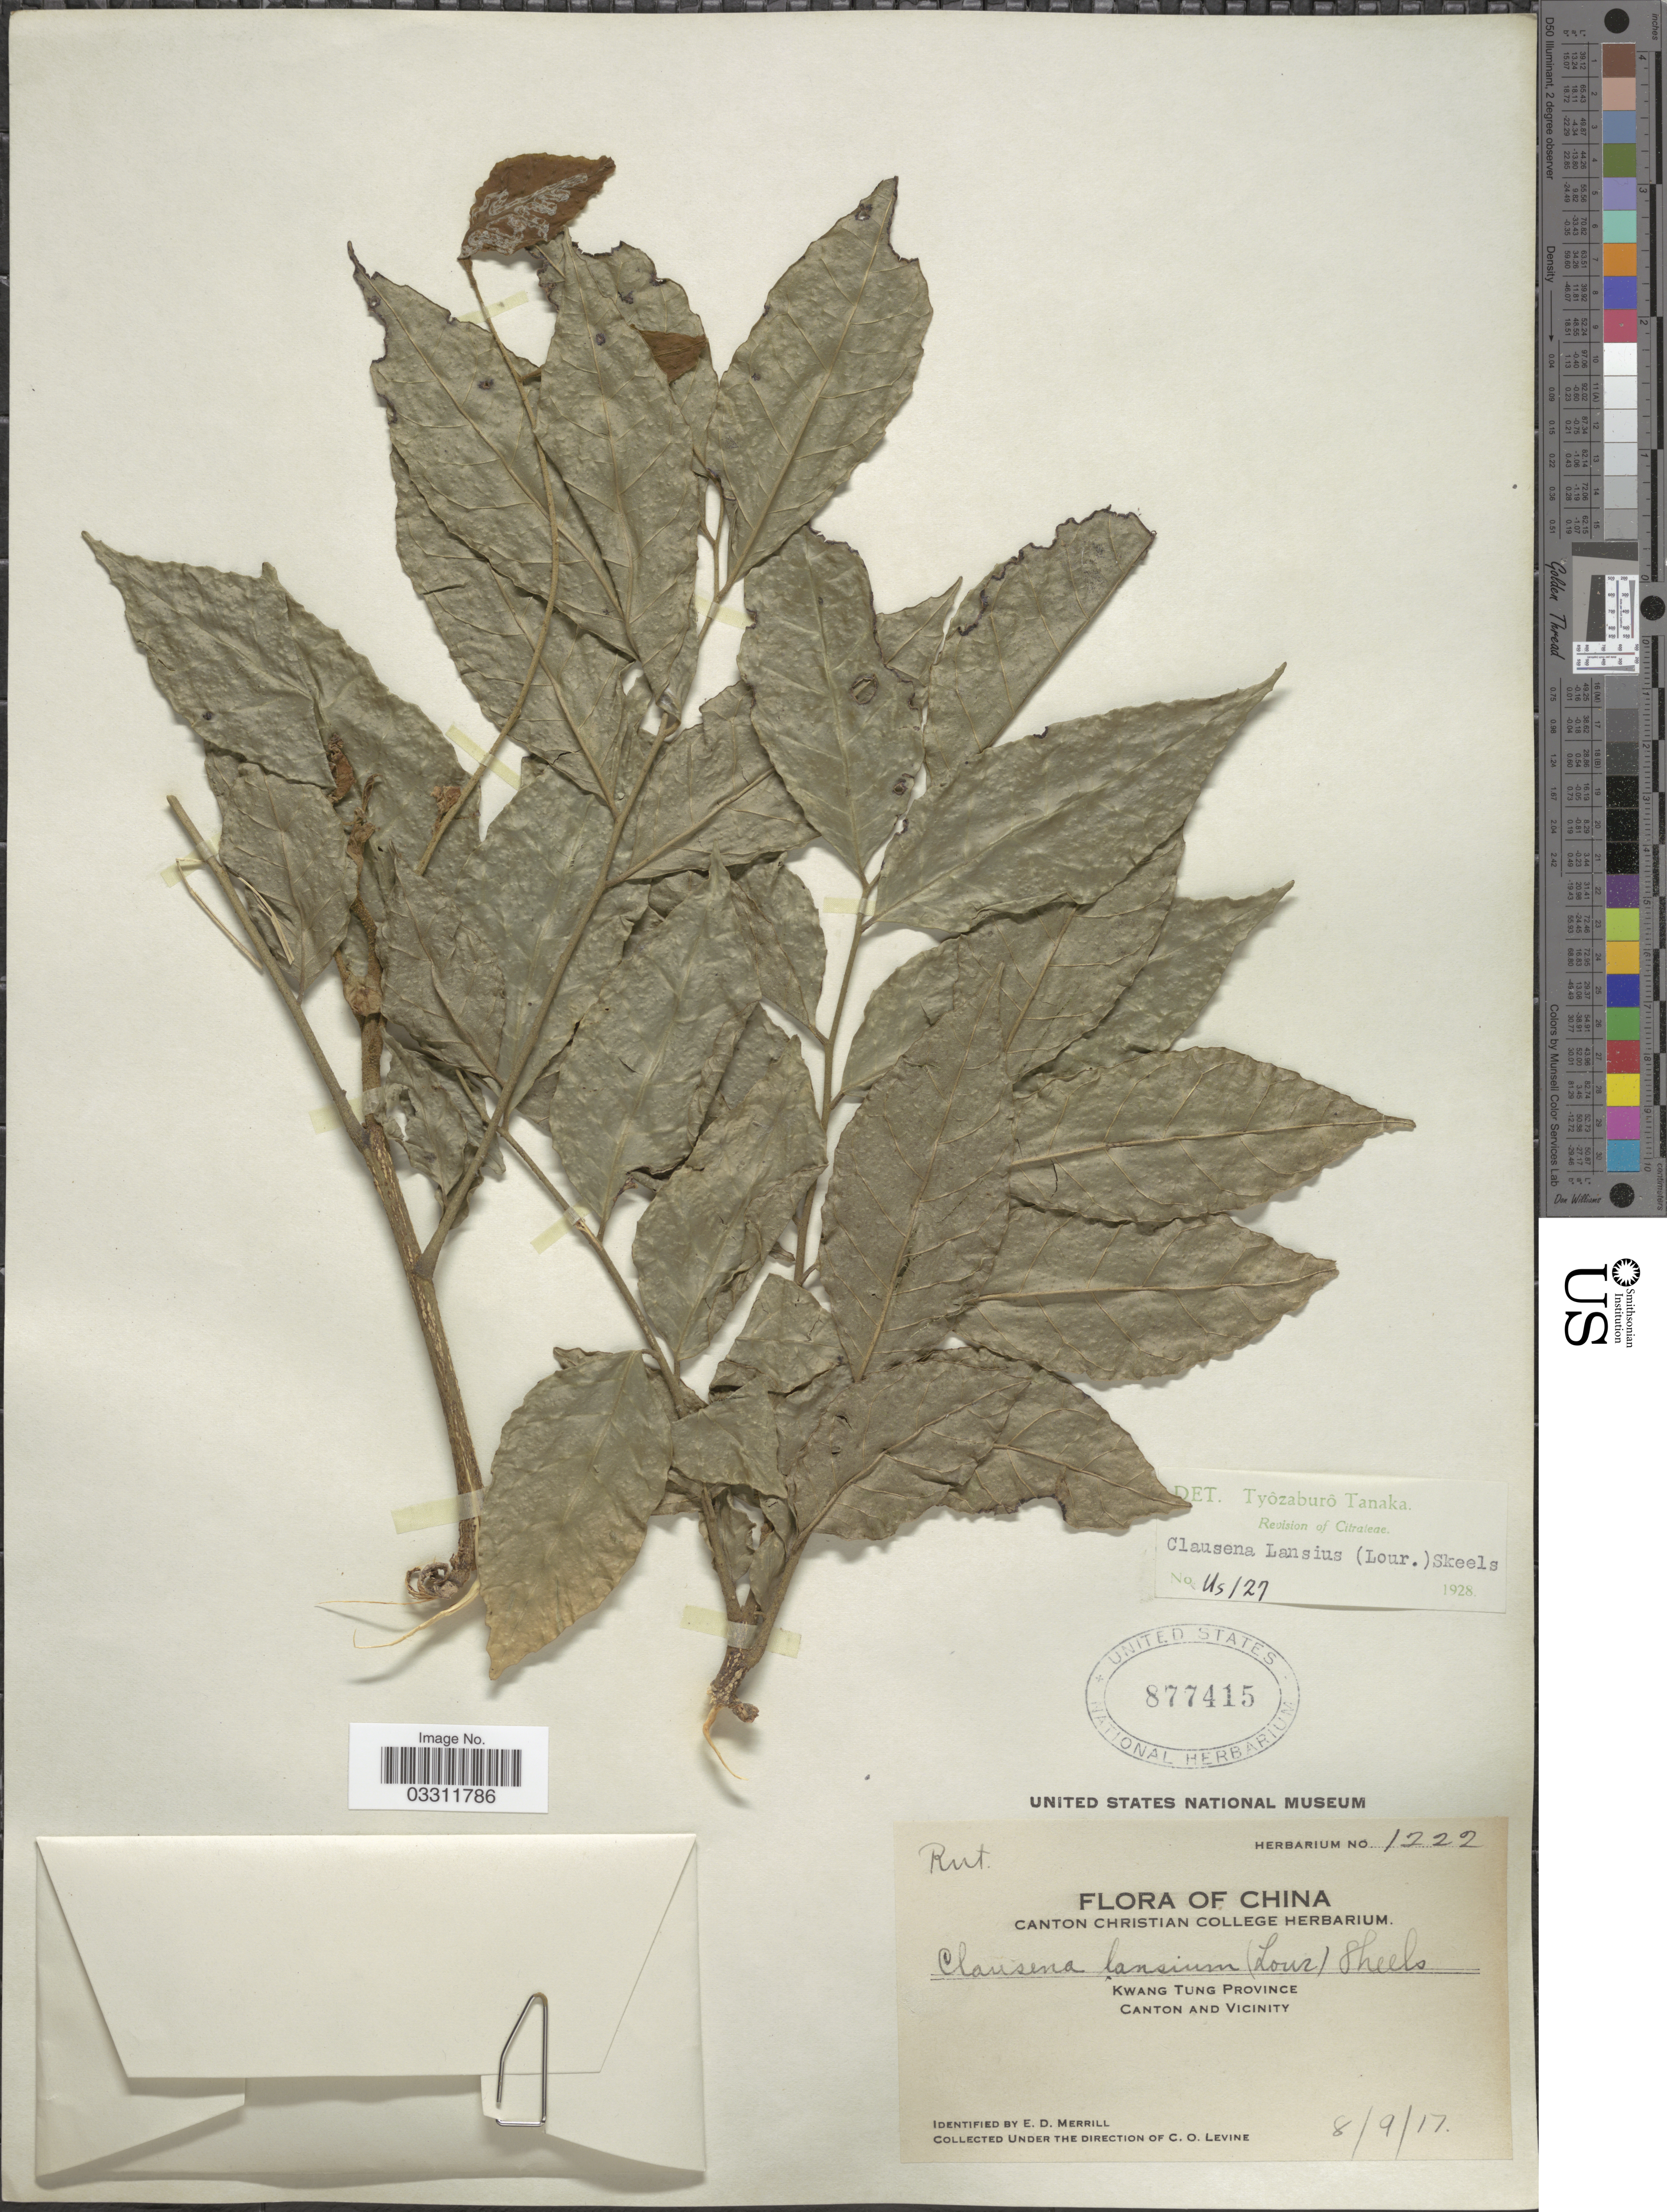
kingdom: Plantae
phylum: Tracheophyta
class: Magnoliopsida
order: Sapindales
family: Rutaceae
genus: Clausena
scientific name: Clausena lansium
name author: (Lour.) Skeels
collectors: C. O. Levine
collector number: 1222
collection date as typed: Transcribed d/m/y: 8/9/17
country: China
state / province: Guangdong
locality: Kwang Tung Province. Canton and Vicinity.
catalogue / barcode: US 877415